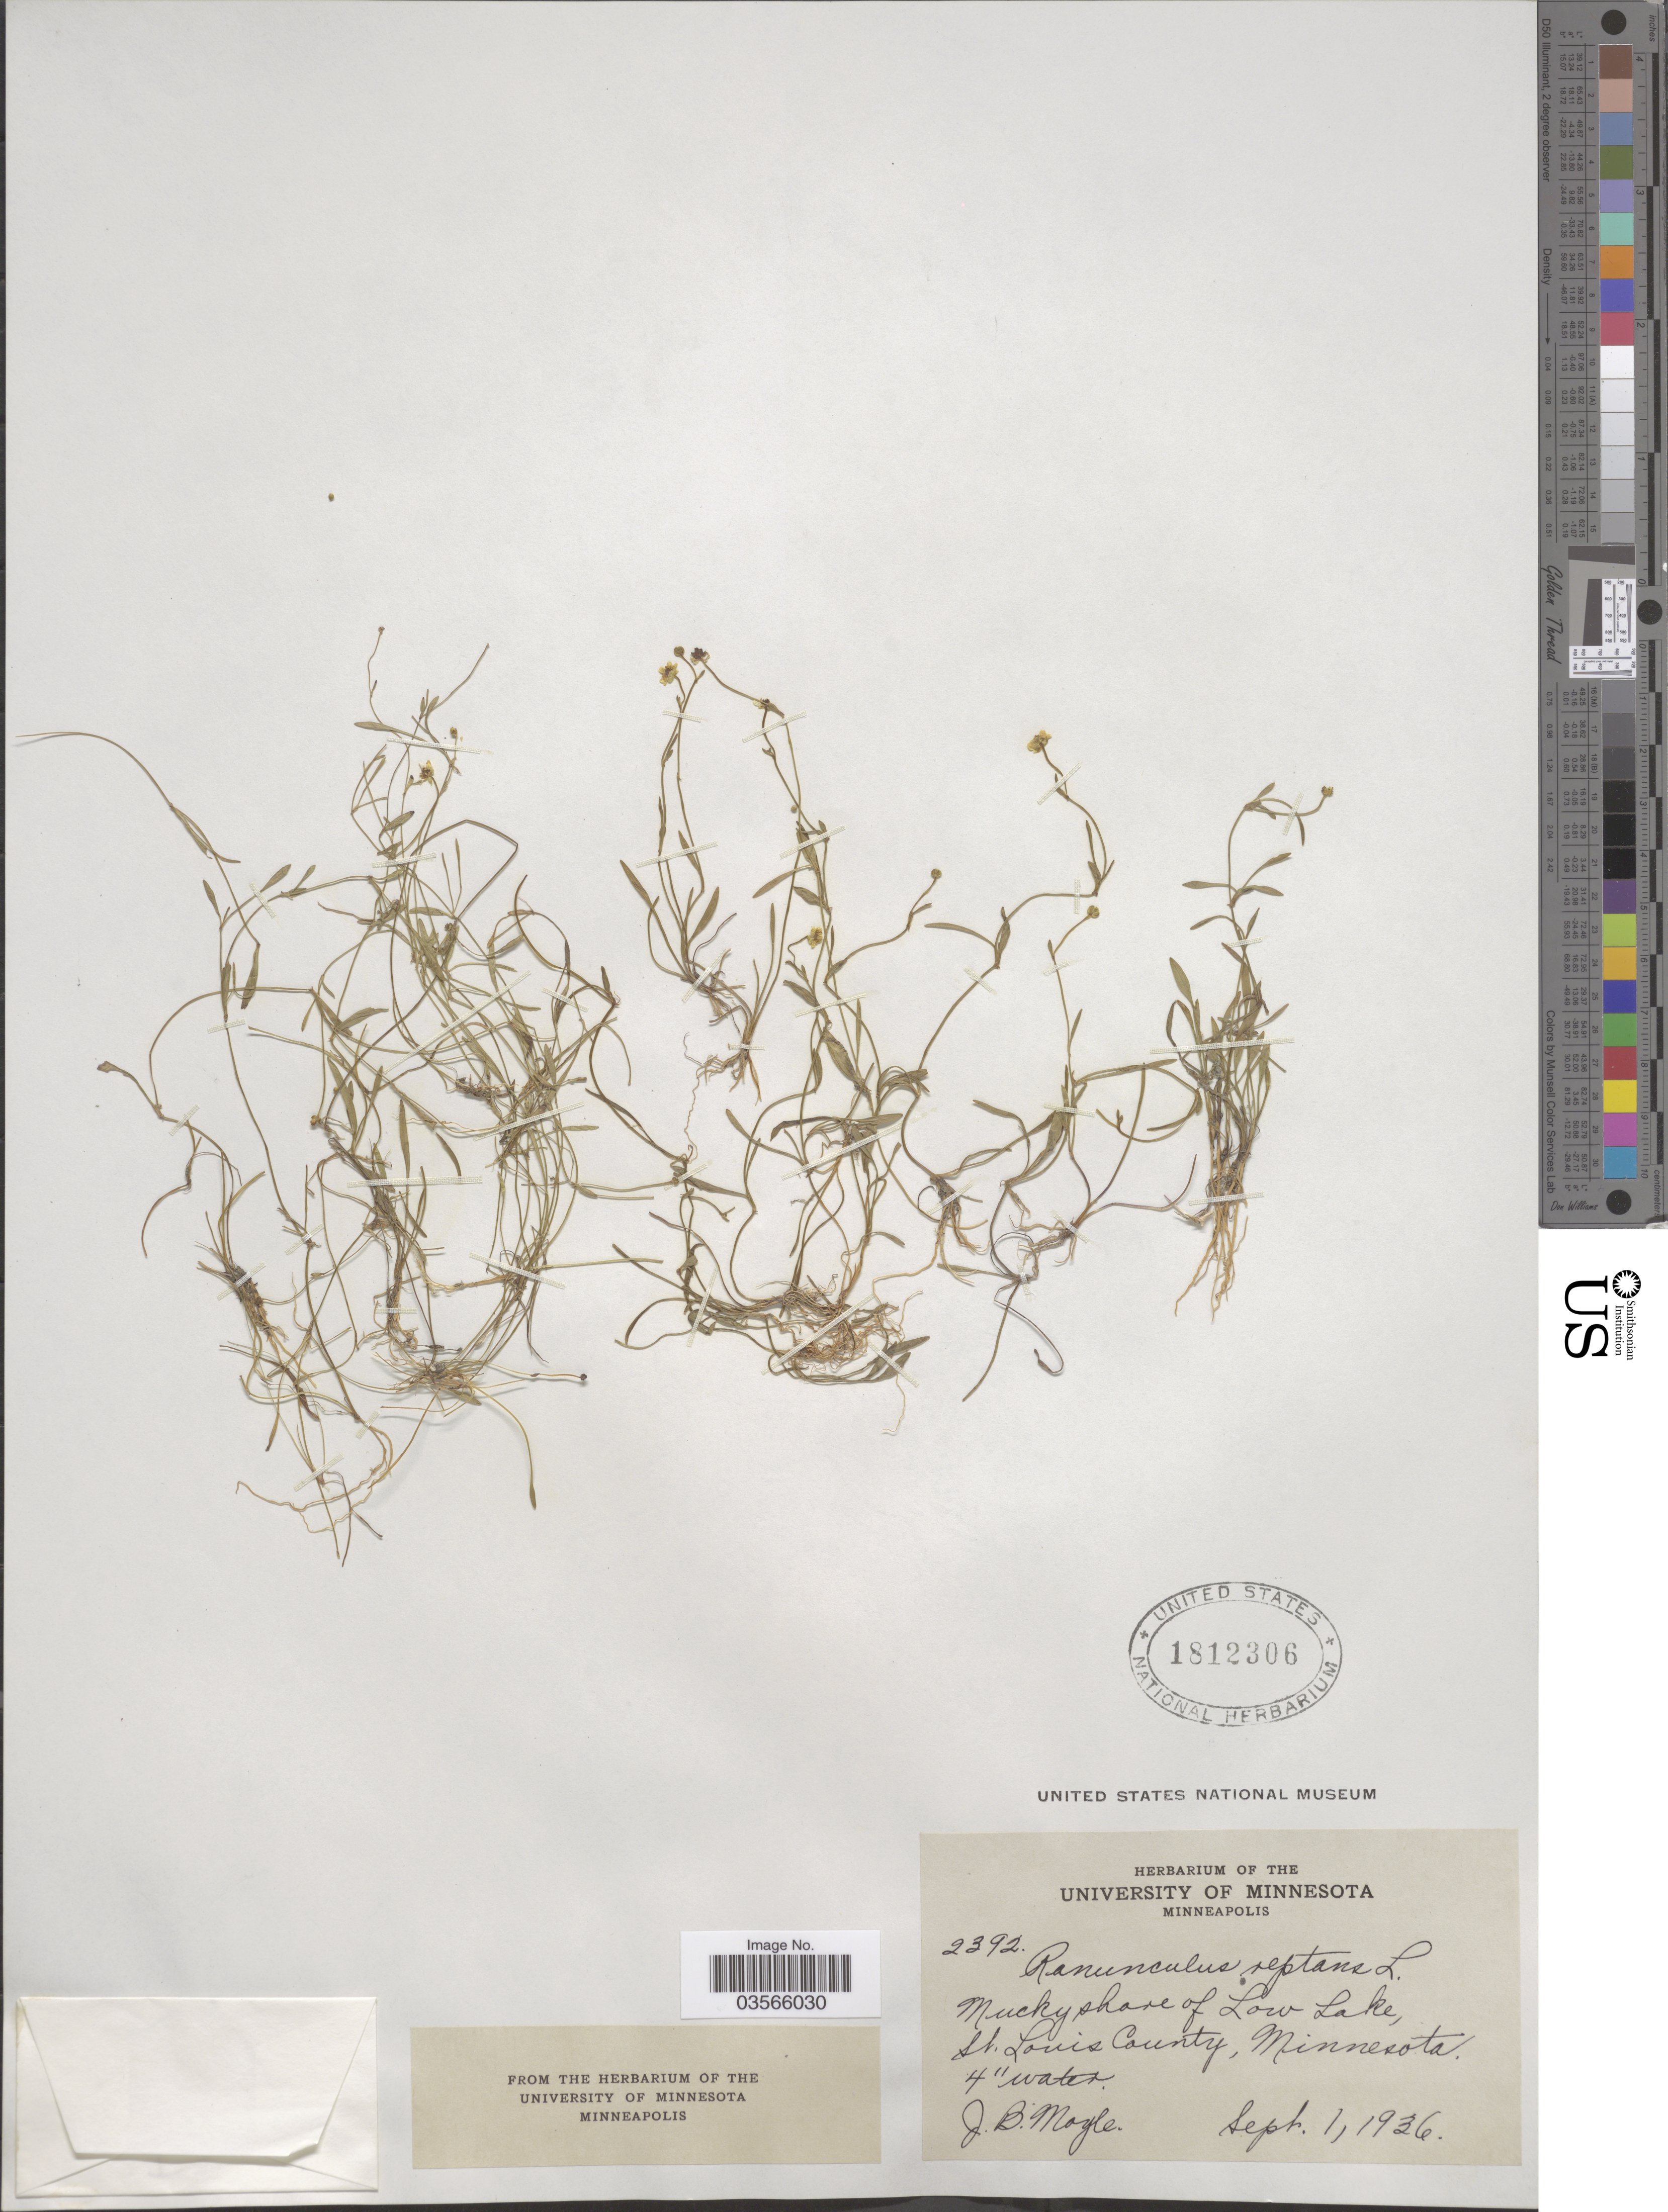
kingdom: Plantae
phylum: Tracheophyta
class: Magnoliopsida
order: Ranunculales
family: Ranunculaceae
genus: Ranunculus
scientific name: Ranunculus flammula var. filiformis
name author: (Michx.) Hook.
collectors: J. Moyle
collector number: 2392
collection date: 1936-09-01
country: United States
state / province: Minnesota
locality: Mucky shore of Low Lake, St. Louis County.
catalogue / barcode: US 1812306